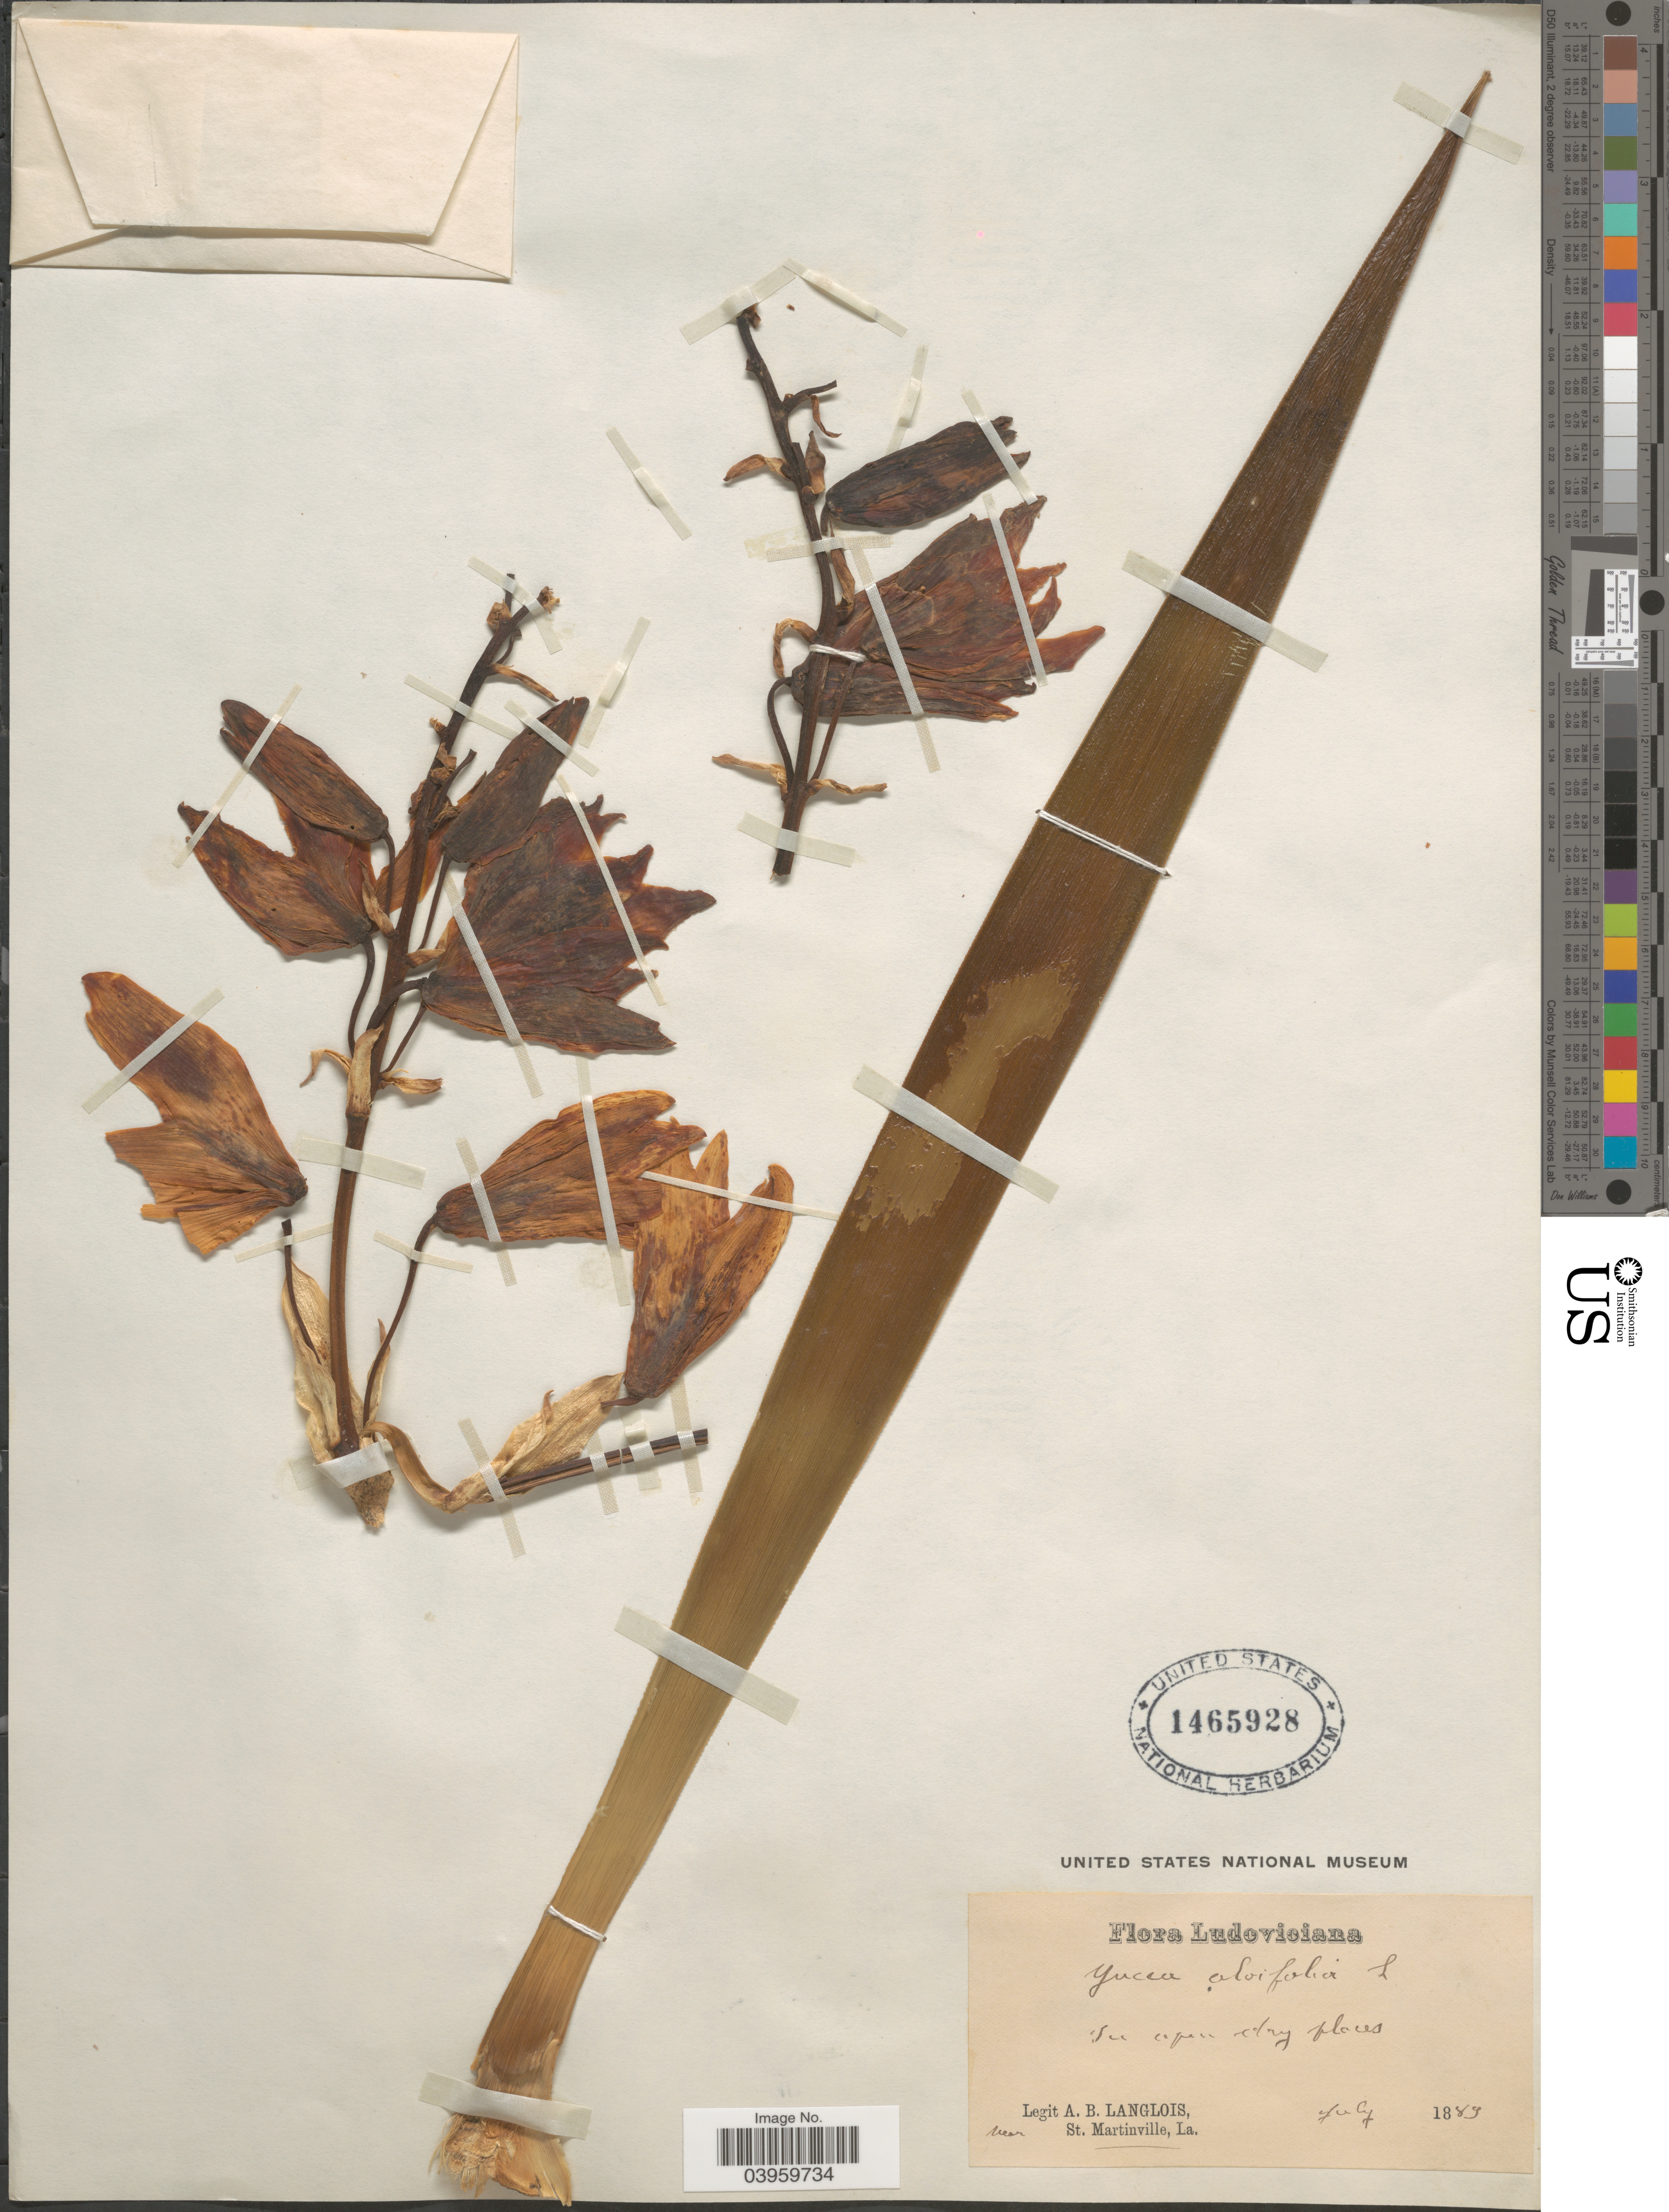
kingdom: Plantae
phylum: Tracheophyta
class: Liliopsida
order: Asparagales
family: Asparagaceae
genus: Yucca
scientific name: Yucca aloifolia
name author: L.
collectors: A. Langlois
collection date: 1889-07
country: United States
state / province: Louisiana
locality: Ludoviciana. Near St. Martinville.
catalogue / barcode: US 1465928